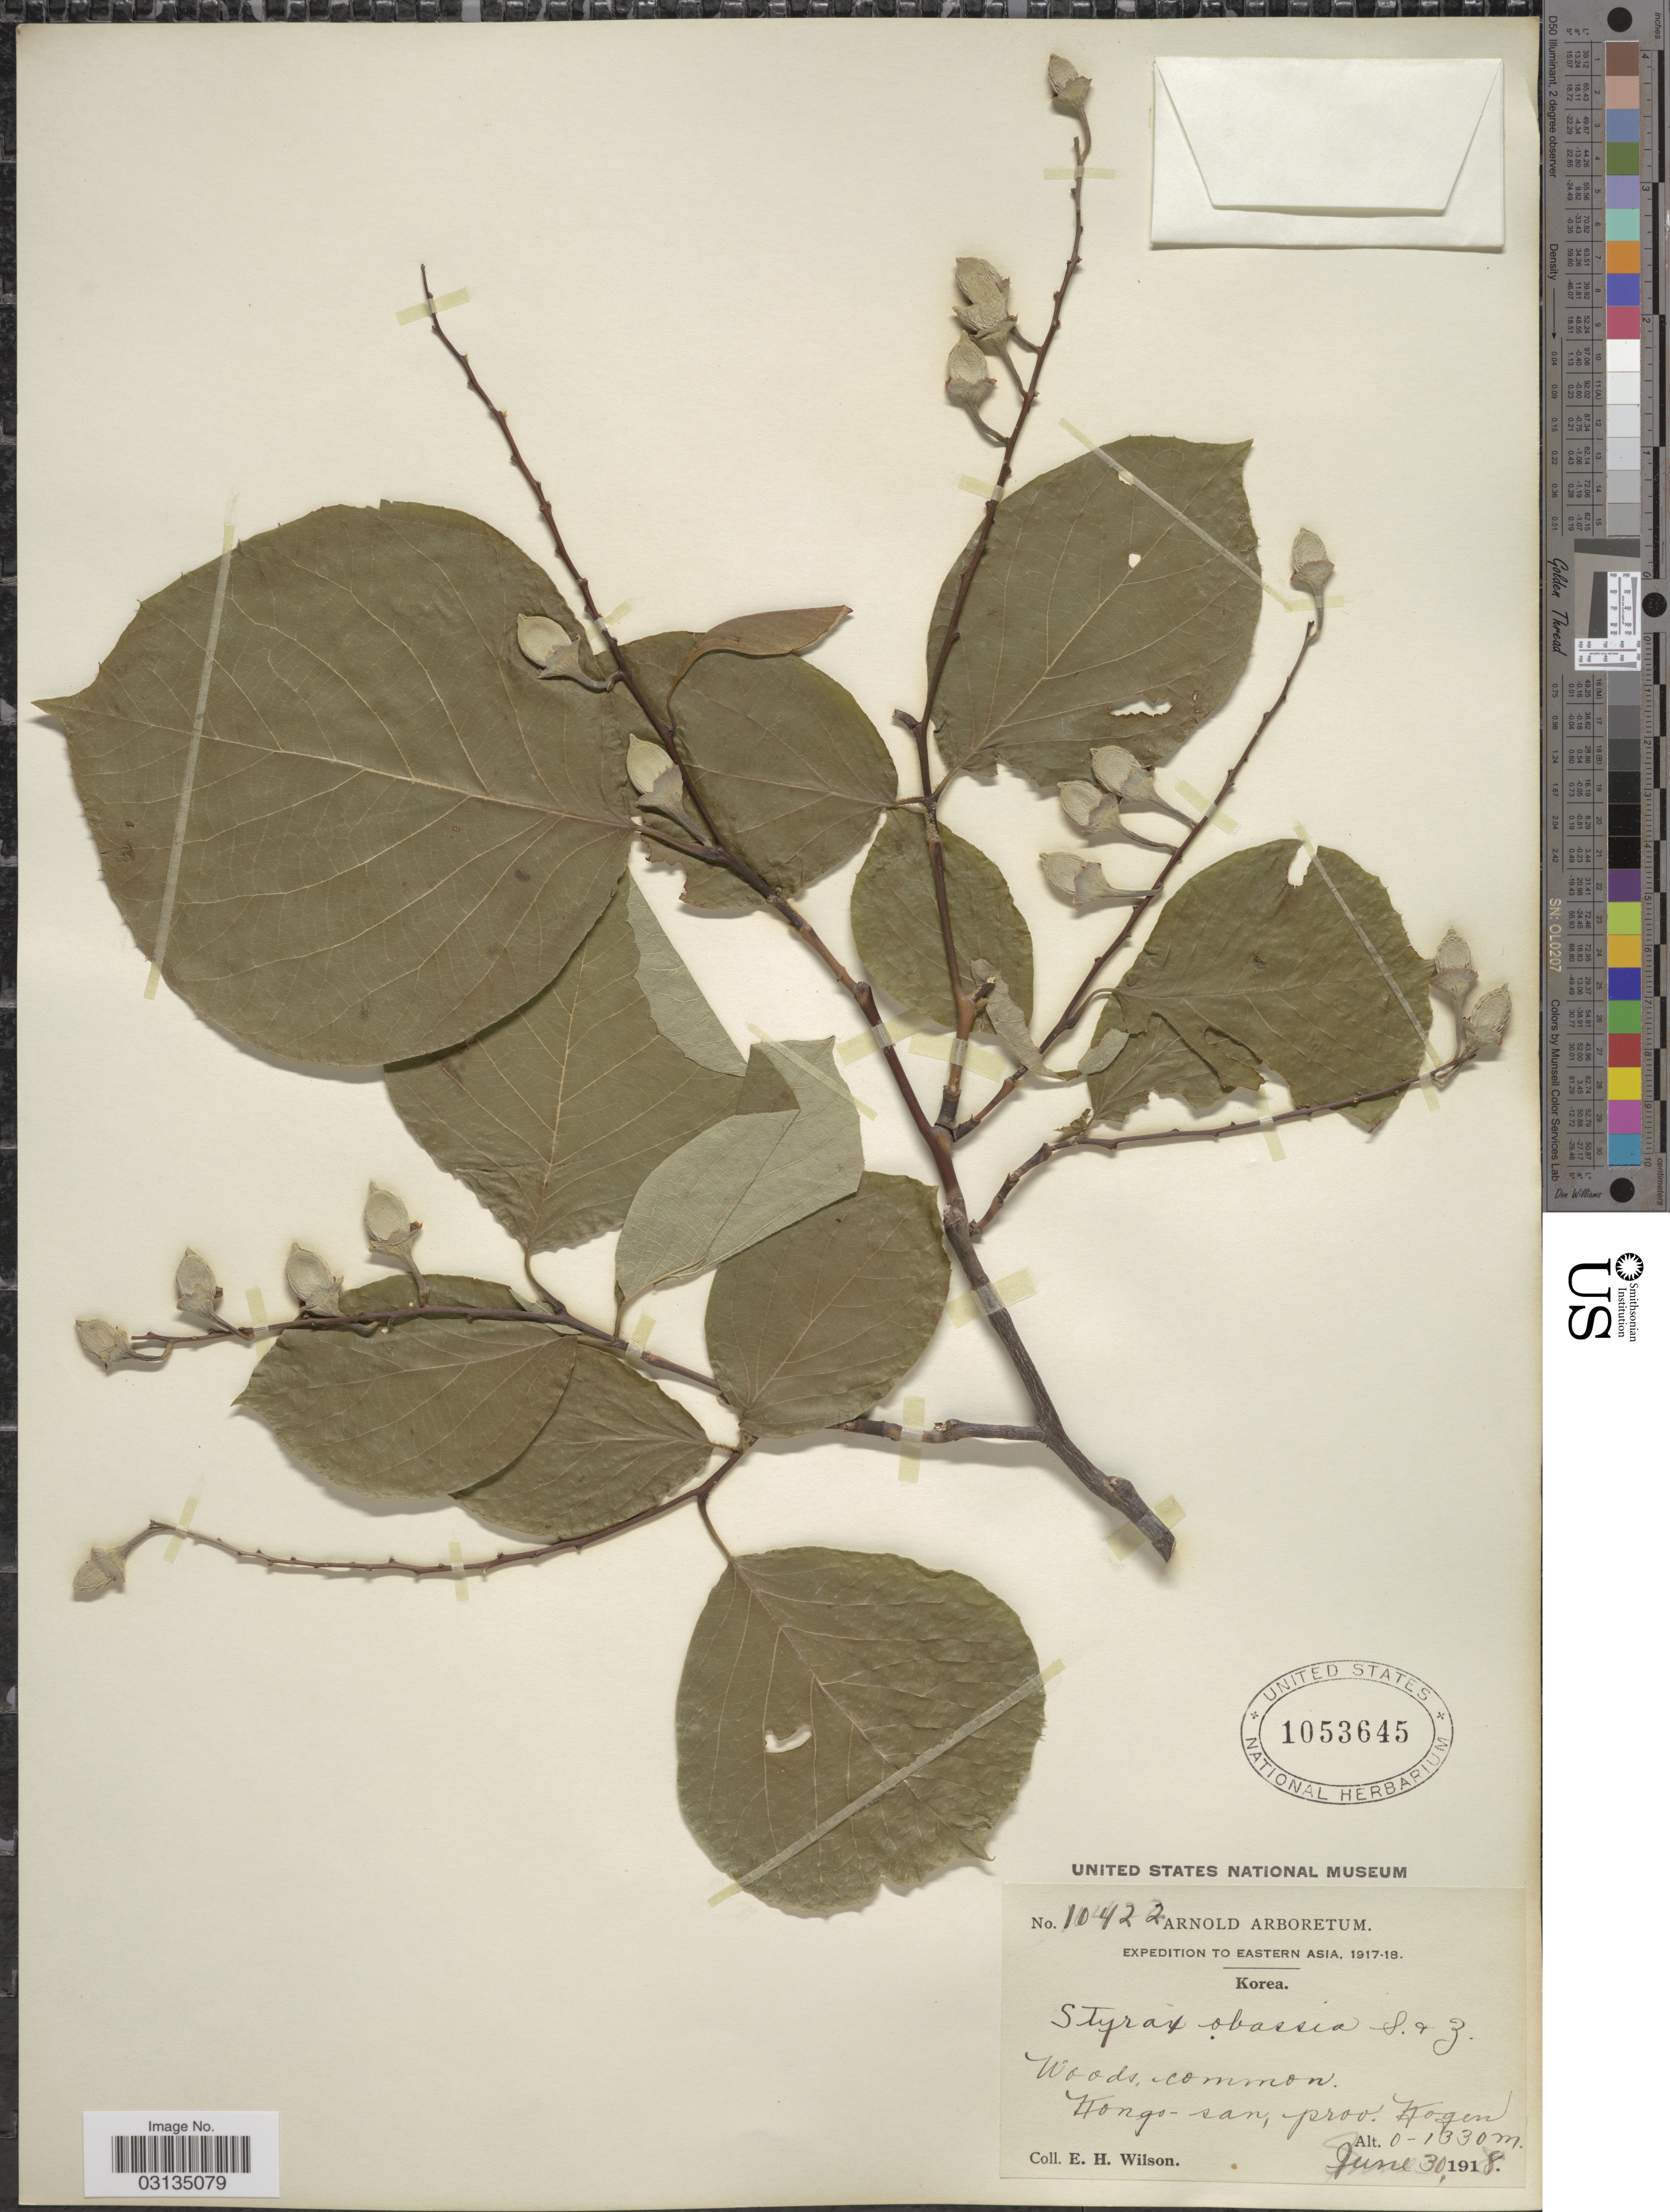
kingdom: Plantae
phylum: Tracheophyta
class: Magnoliopsida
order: Ericales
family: Styracaceae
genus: Styrax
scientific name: Styrax obassia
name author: Siebold & Zucc.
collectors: E. Wilson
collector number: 10422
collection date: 1918-06-30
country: North Korea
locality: Eastern Asia, Korea, Kongo-san, prov. Kogen.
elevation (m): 0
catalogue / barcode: US 1053645